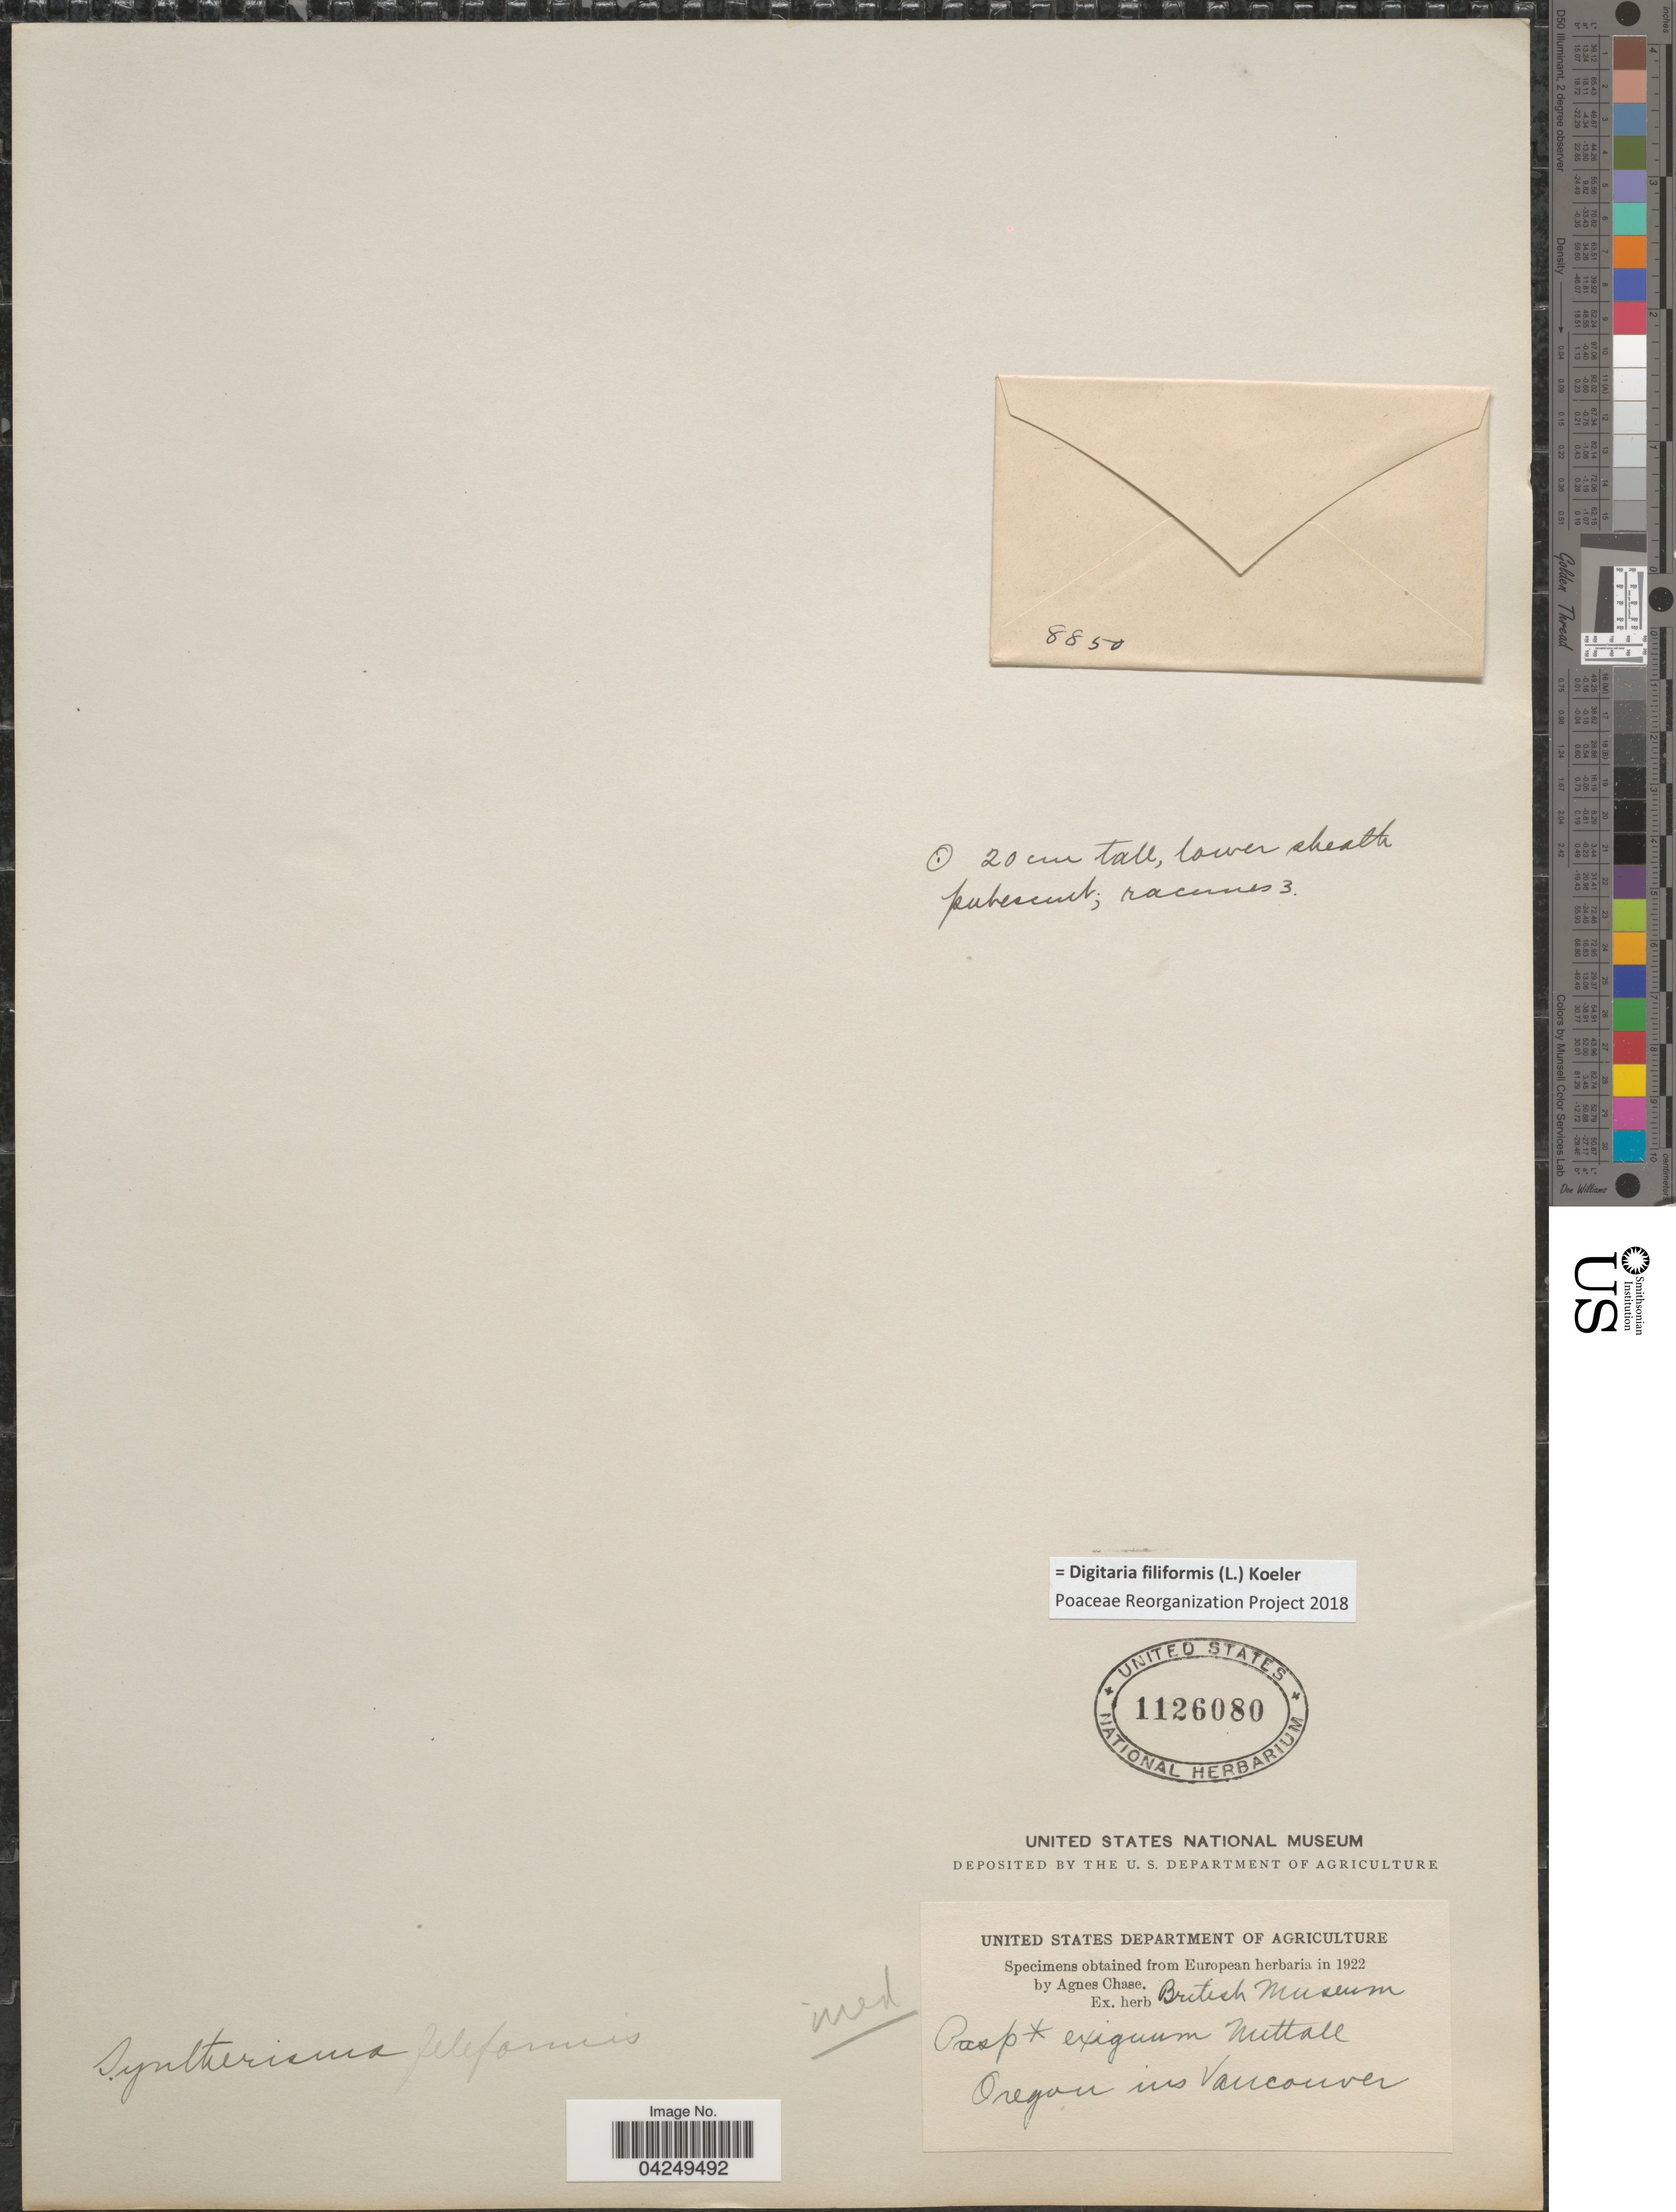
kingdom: Plantae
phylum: Tracheophyta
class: Liliopsida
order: Poales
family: Poaceae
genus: Digitaria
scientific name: Digitaria filiformis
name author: (L.) Koeler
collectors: British Museum (herbarium)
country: Canada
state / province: British Columbia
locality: Ins Vancouver.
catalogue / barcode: US 1126080